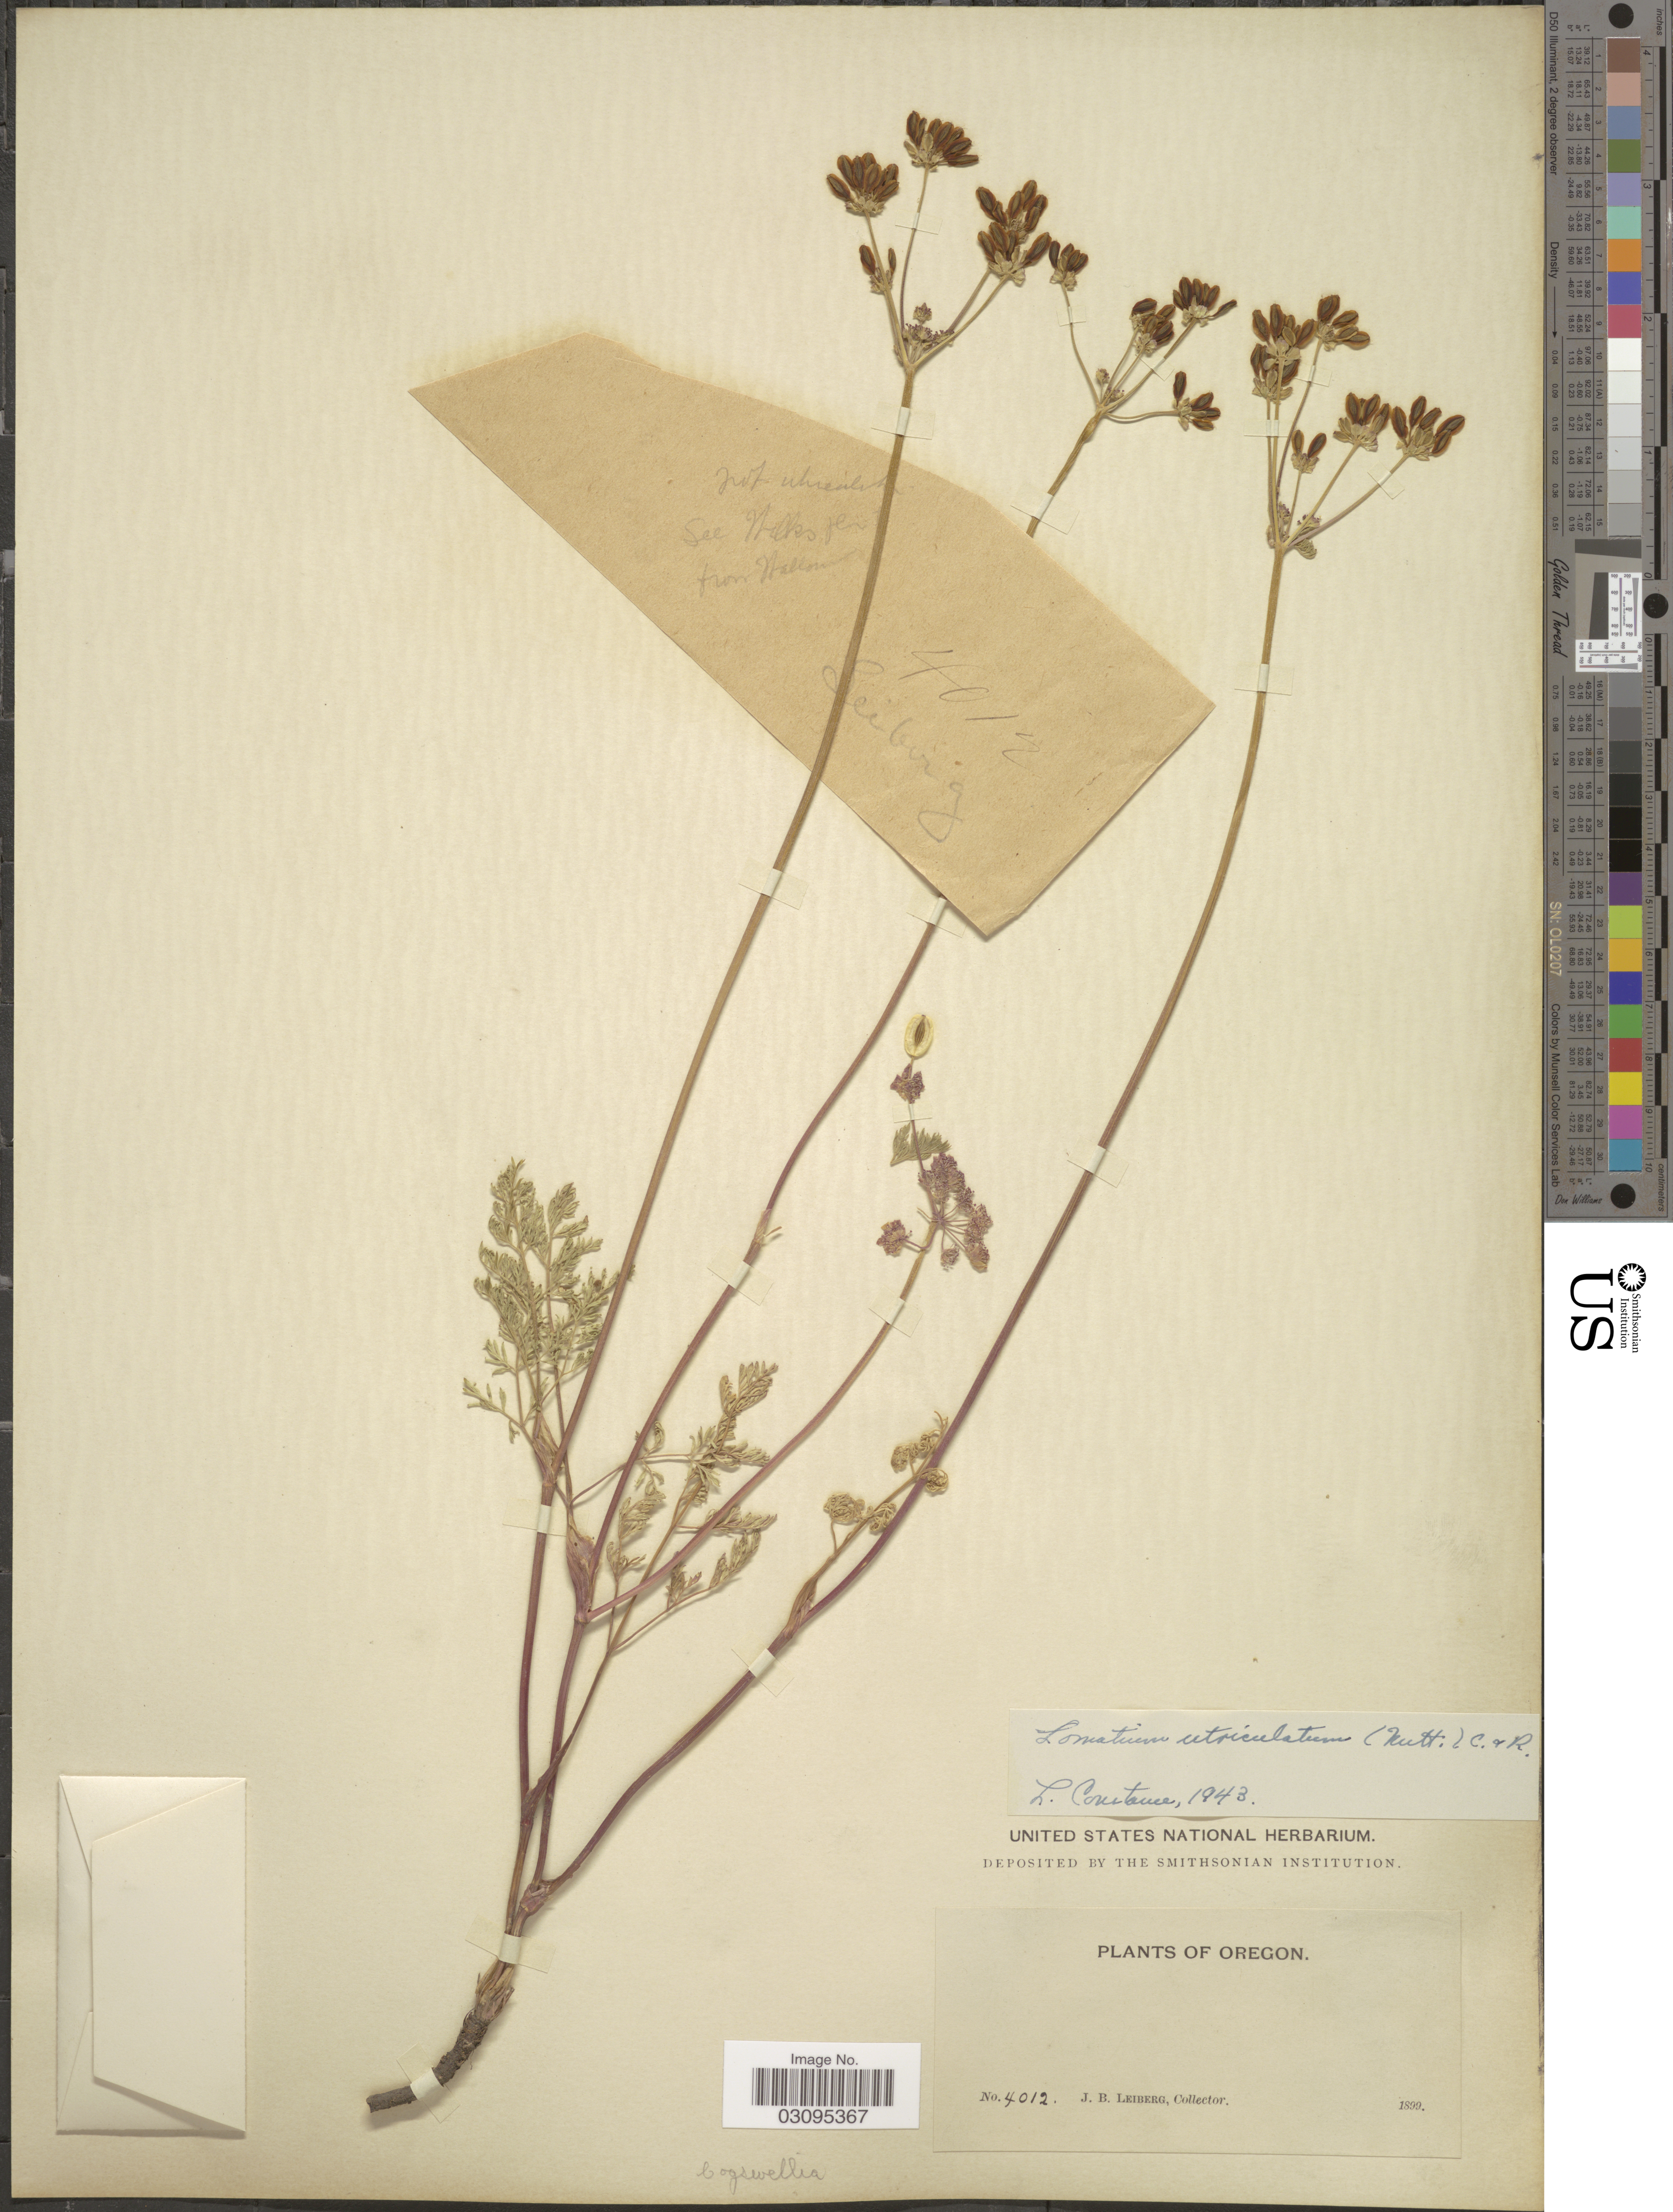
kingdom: Plantae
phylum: Tracheophyta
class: Magnoliopsida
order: Apiales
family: Apiaceae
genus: Lomatium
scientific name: Lomatium utriculatum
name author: (Nutt. ex Torr. & A. Gray) J.M. Coult. & Rose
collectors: J. B. Leiberg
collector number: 4012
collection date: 1899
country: United States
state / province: Oregon